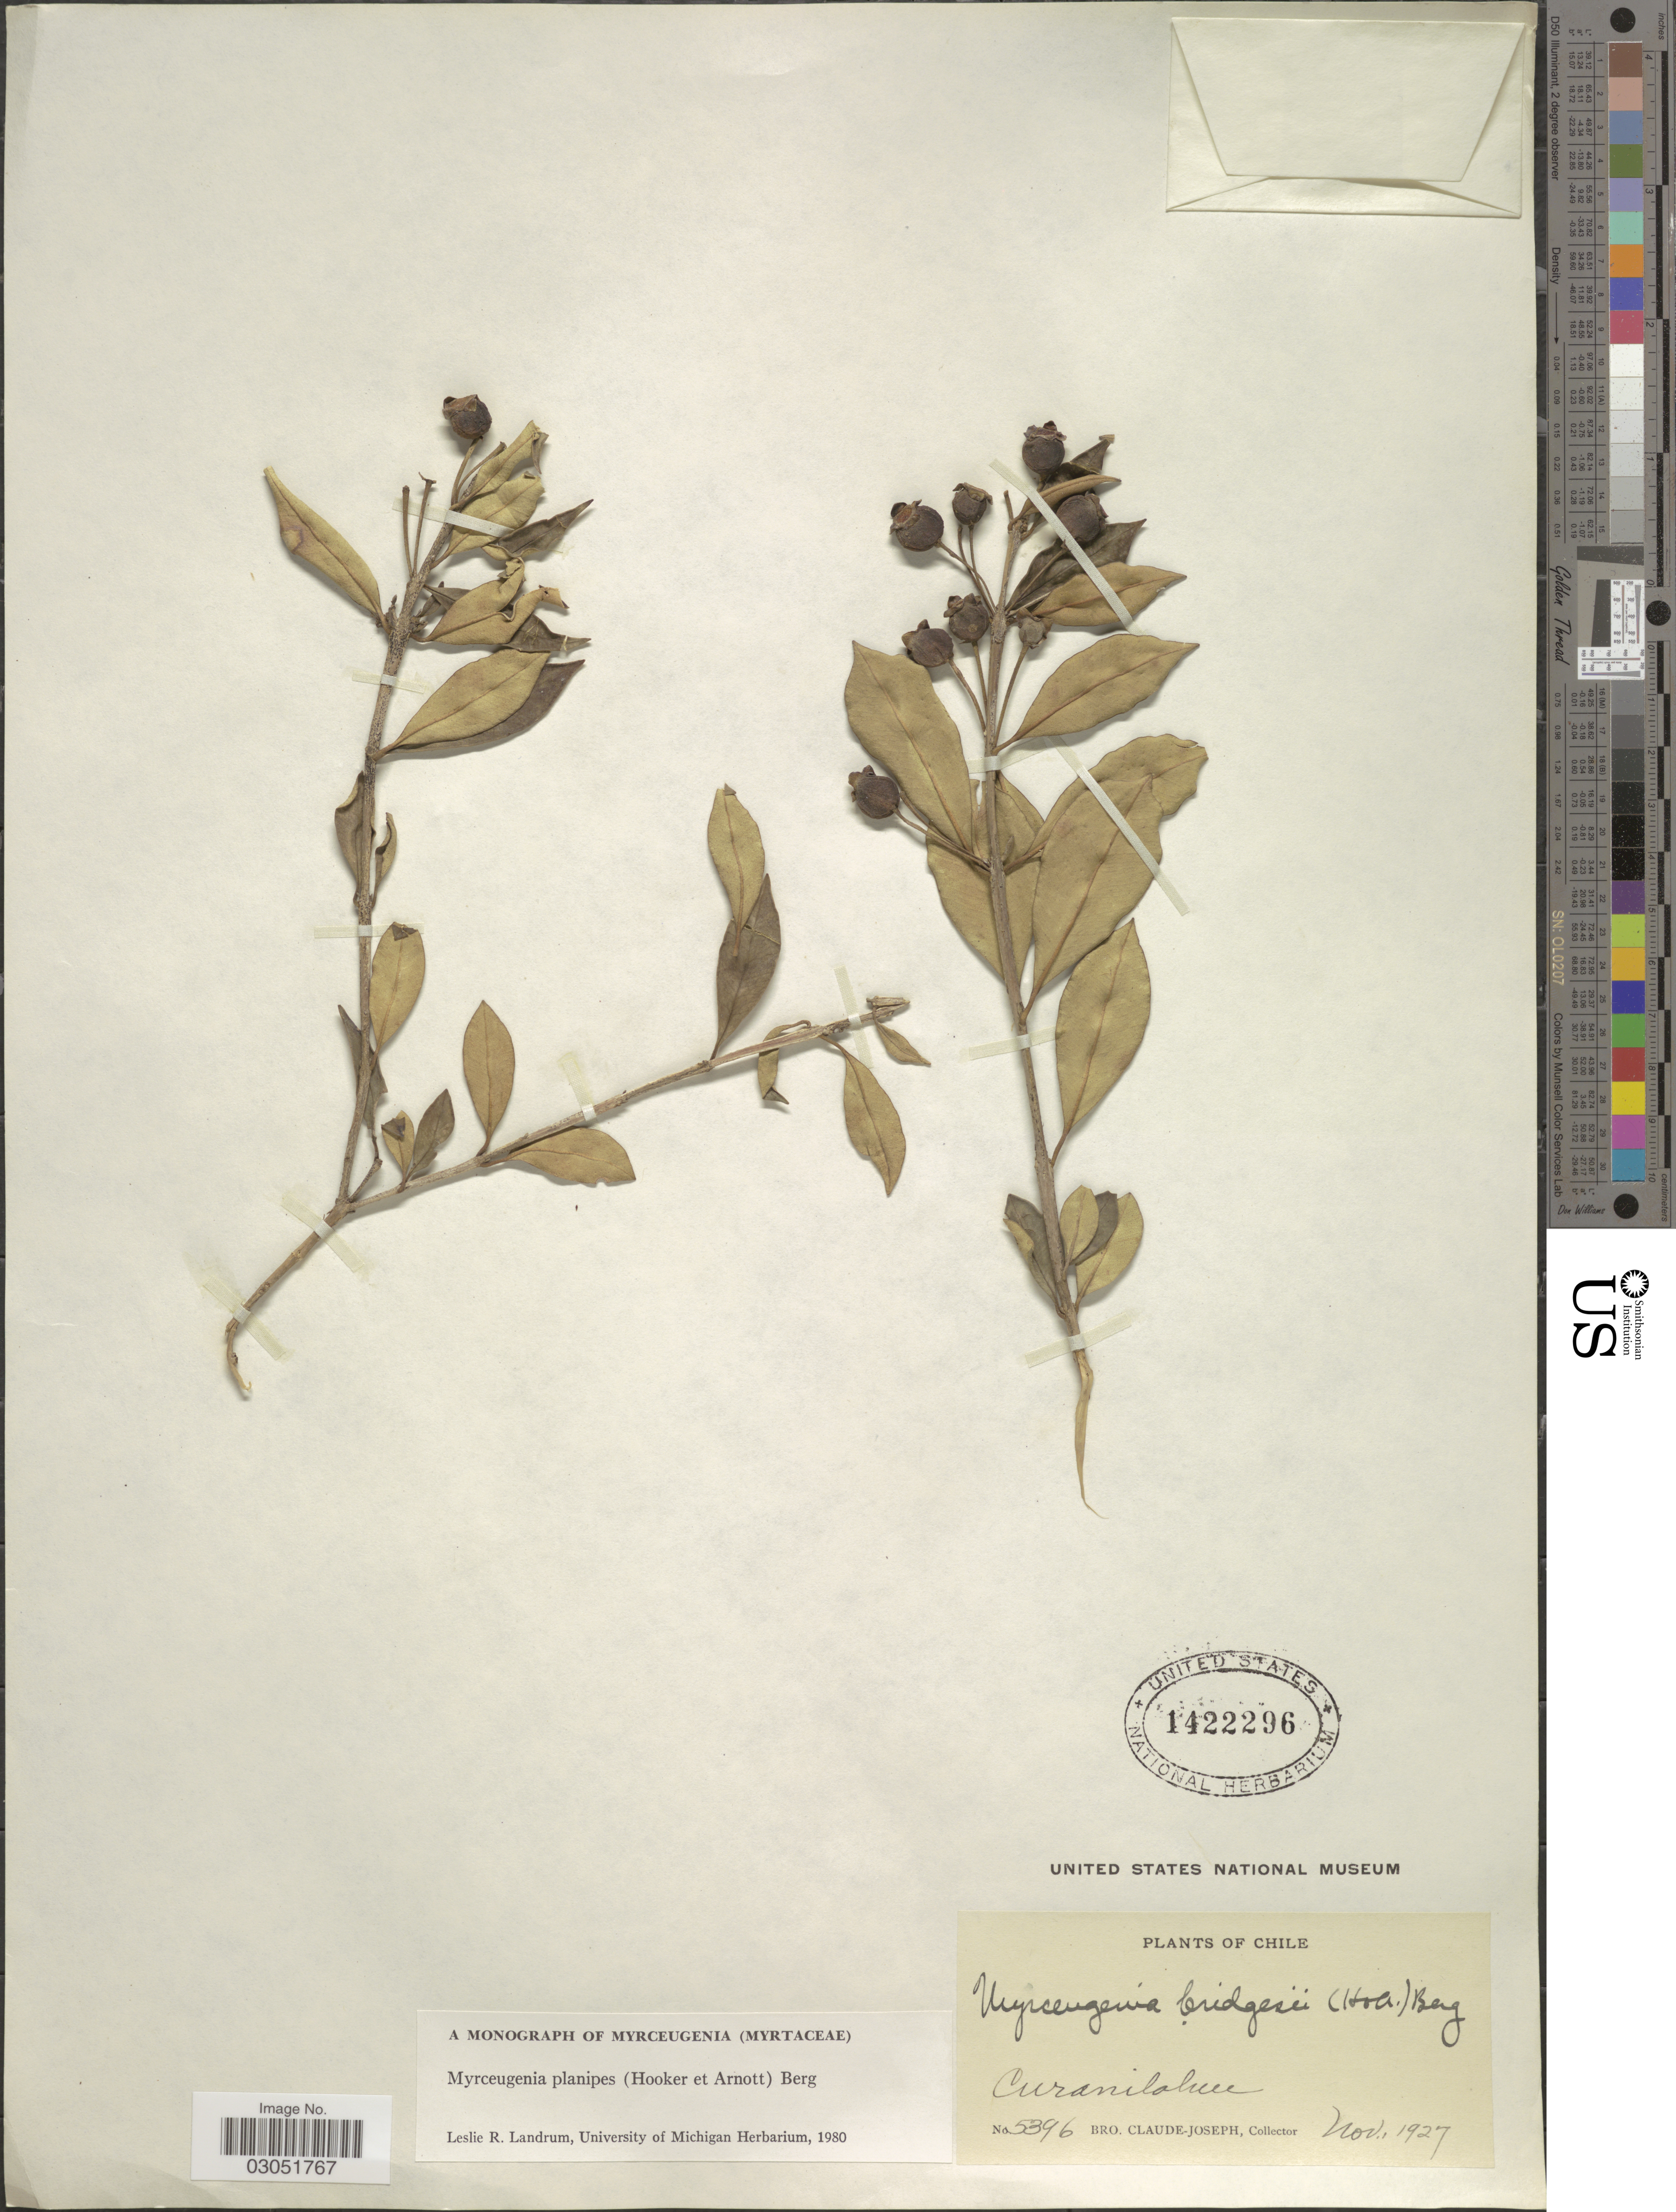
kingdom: Plantae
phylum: Tracheophyta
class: Magnoliopsida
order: Myrtales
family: Myrtaceae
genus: Myrceugenia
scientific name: Myrceugenia planipes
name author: (Hook. & Arn.) O. Berg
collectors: Bro. Claude-Joseph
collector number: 5396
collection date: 1927-11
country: Chile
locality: Curanilahue.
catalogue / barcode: US 1422296